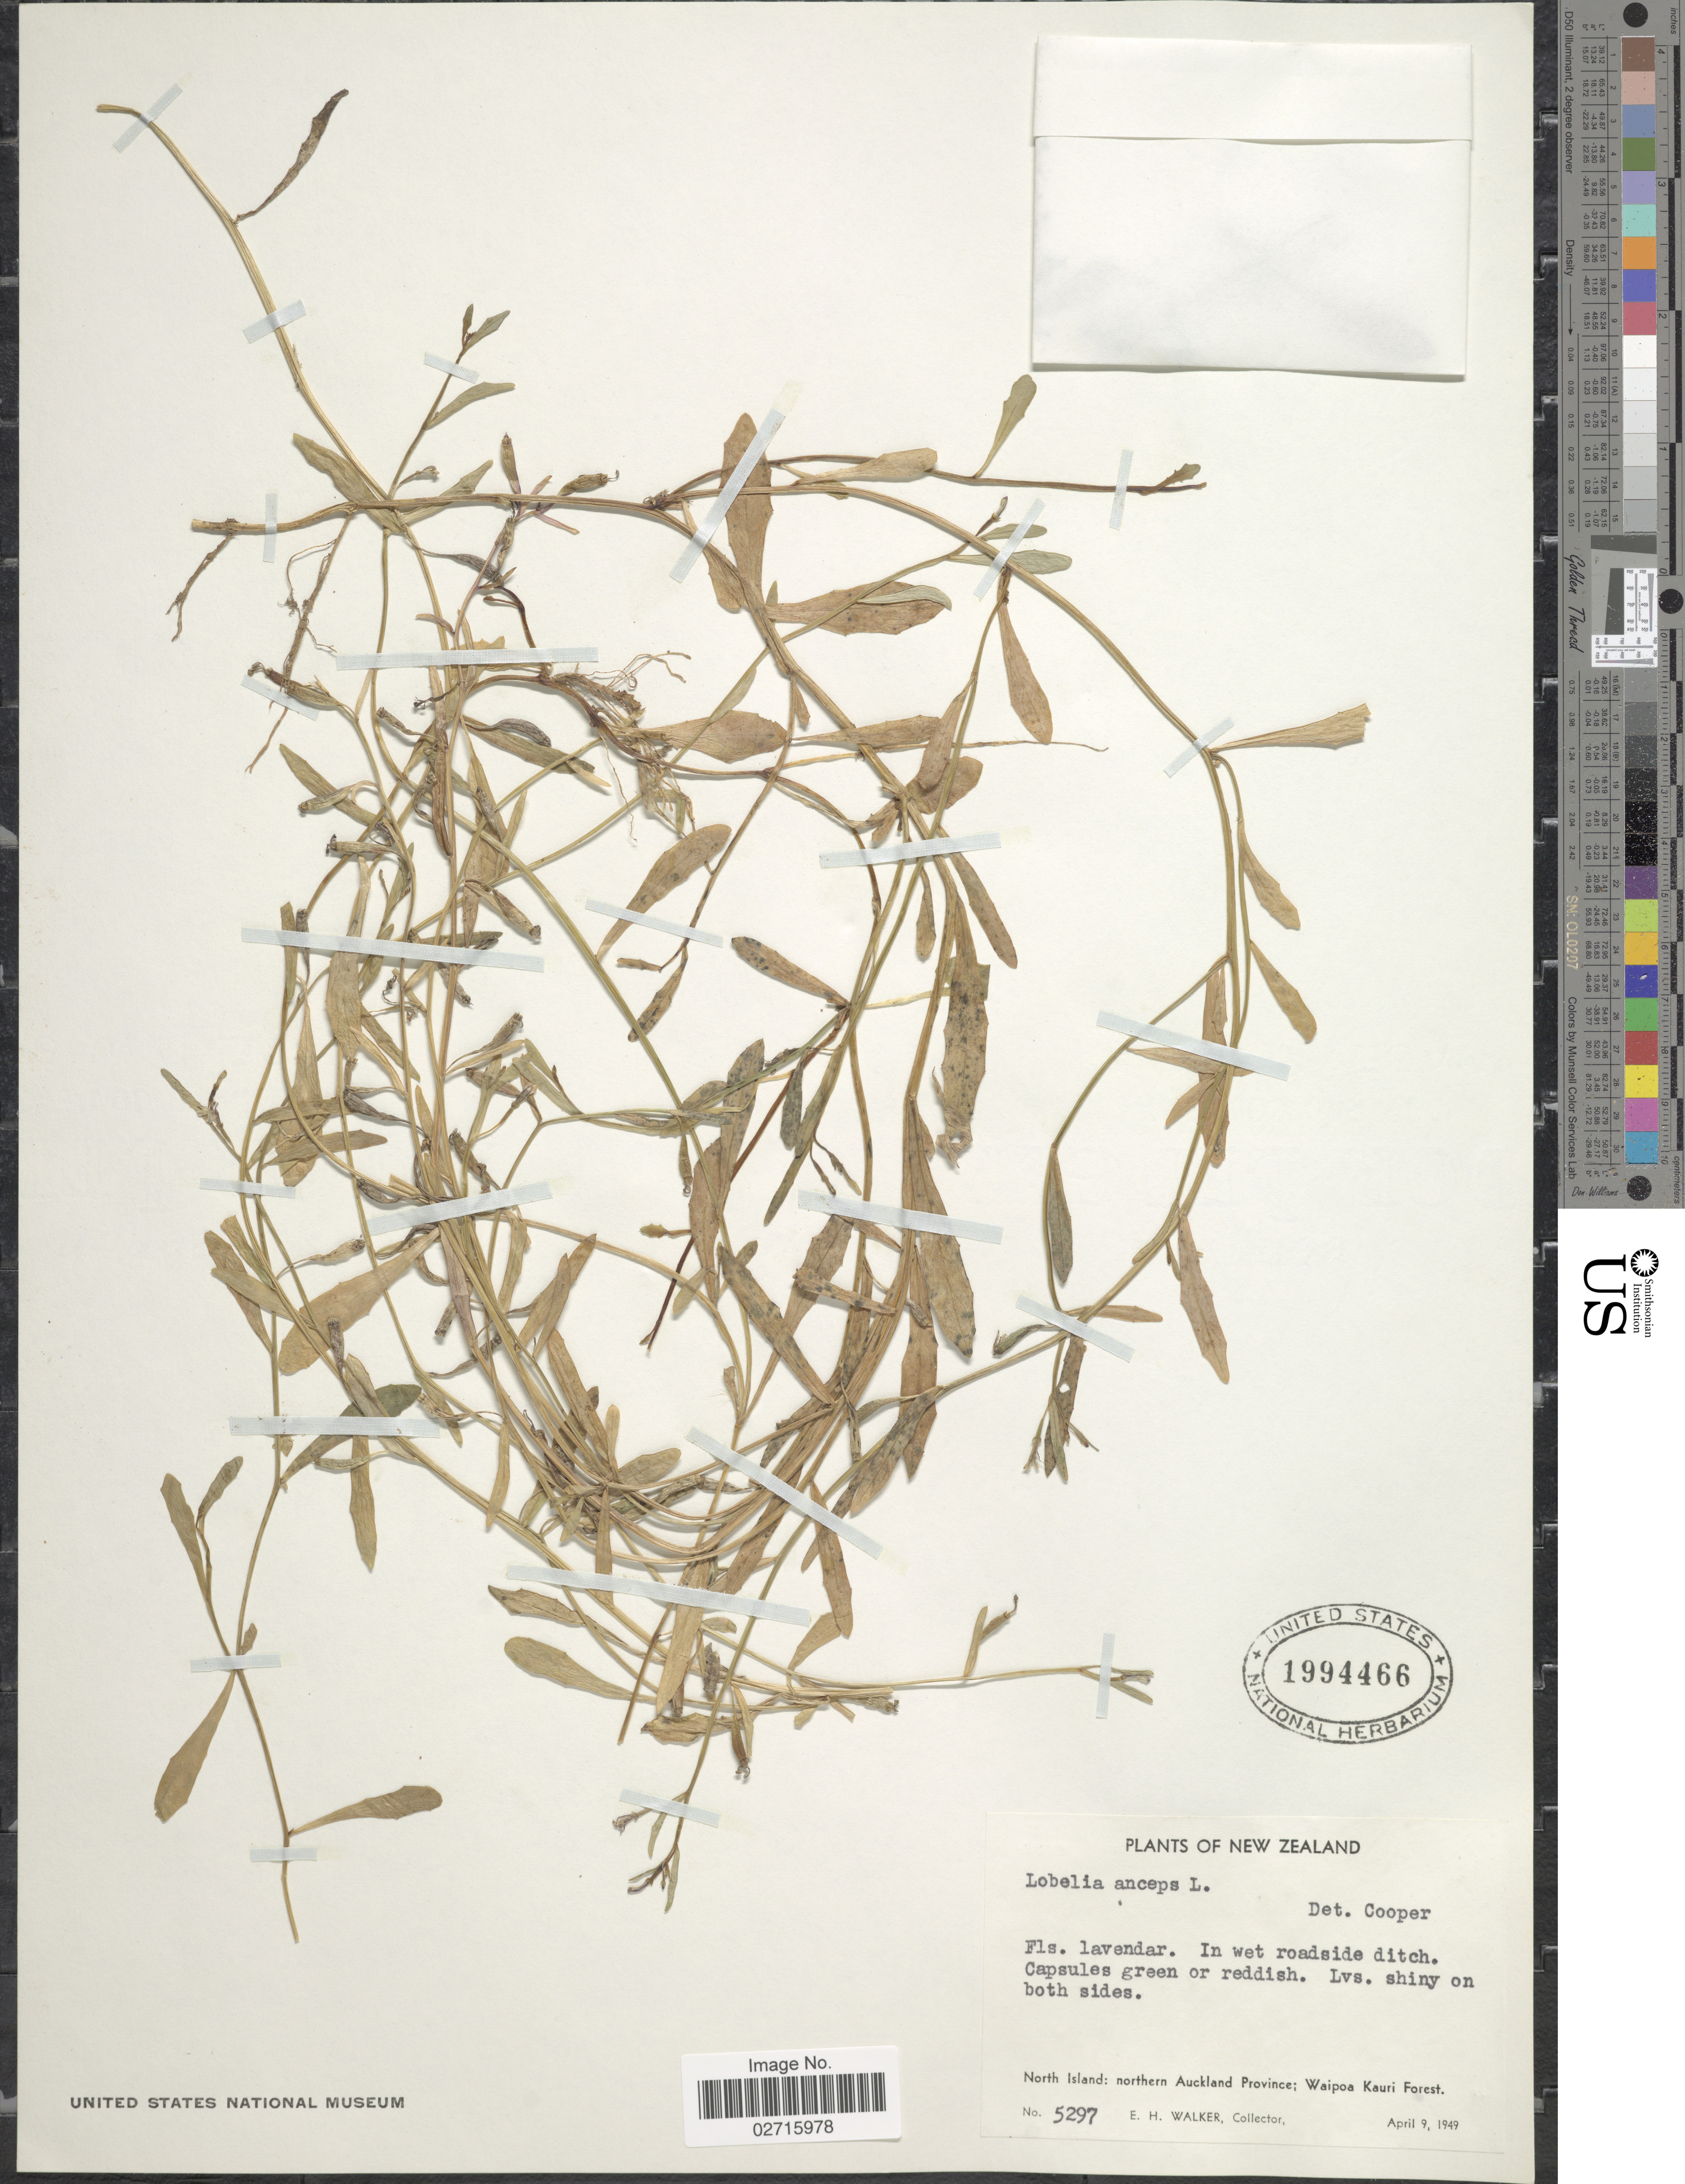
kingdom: Plantae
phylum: Tracheophyta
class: Magnoliopsida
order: Asterales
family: Campanulaceae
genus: Lobelia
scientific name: Lobelia anceps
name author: L. f.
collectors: E. H. Walker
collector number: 5297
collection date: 1949-04-09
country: New Zealand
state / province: Auckland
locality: In wet roadside ditch. North Island: northern Auckland Province; Waipoa Kauri Forest.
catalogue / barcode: US 1994466